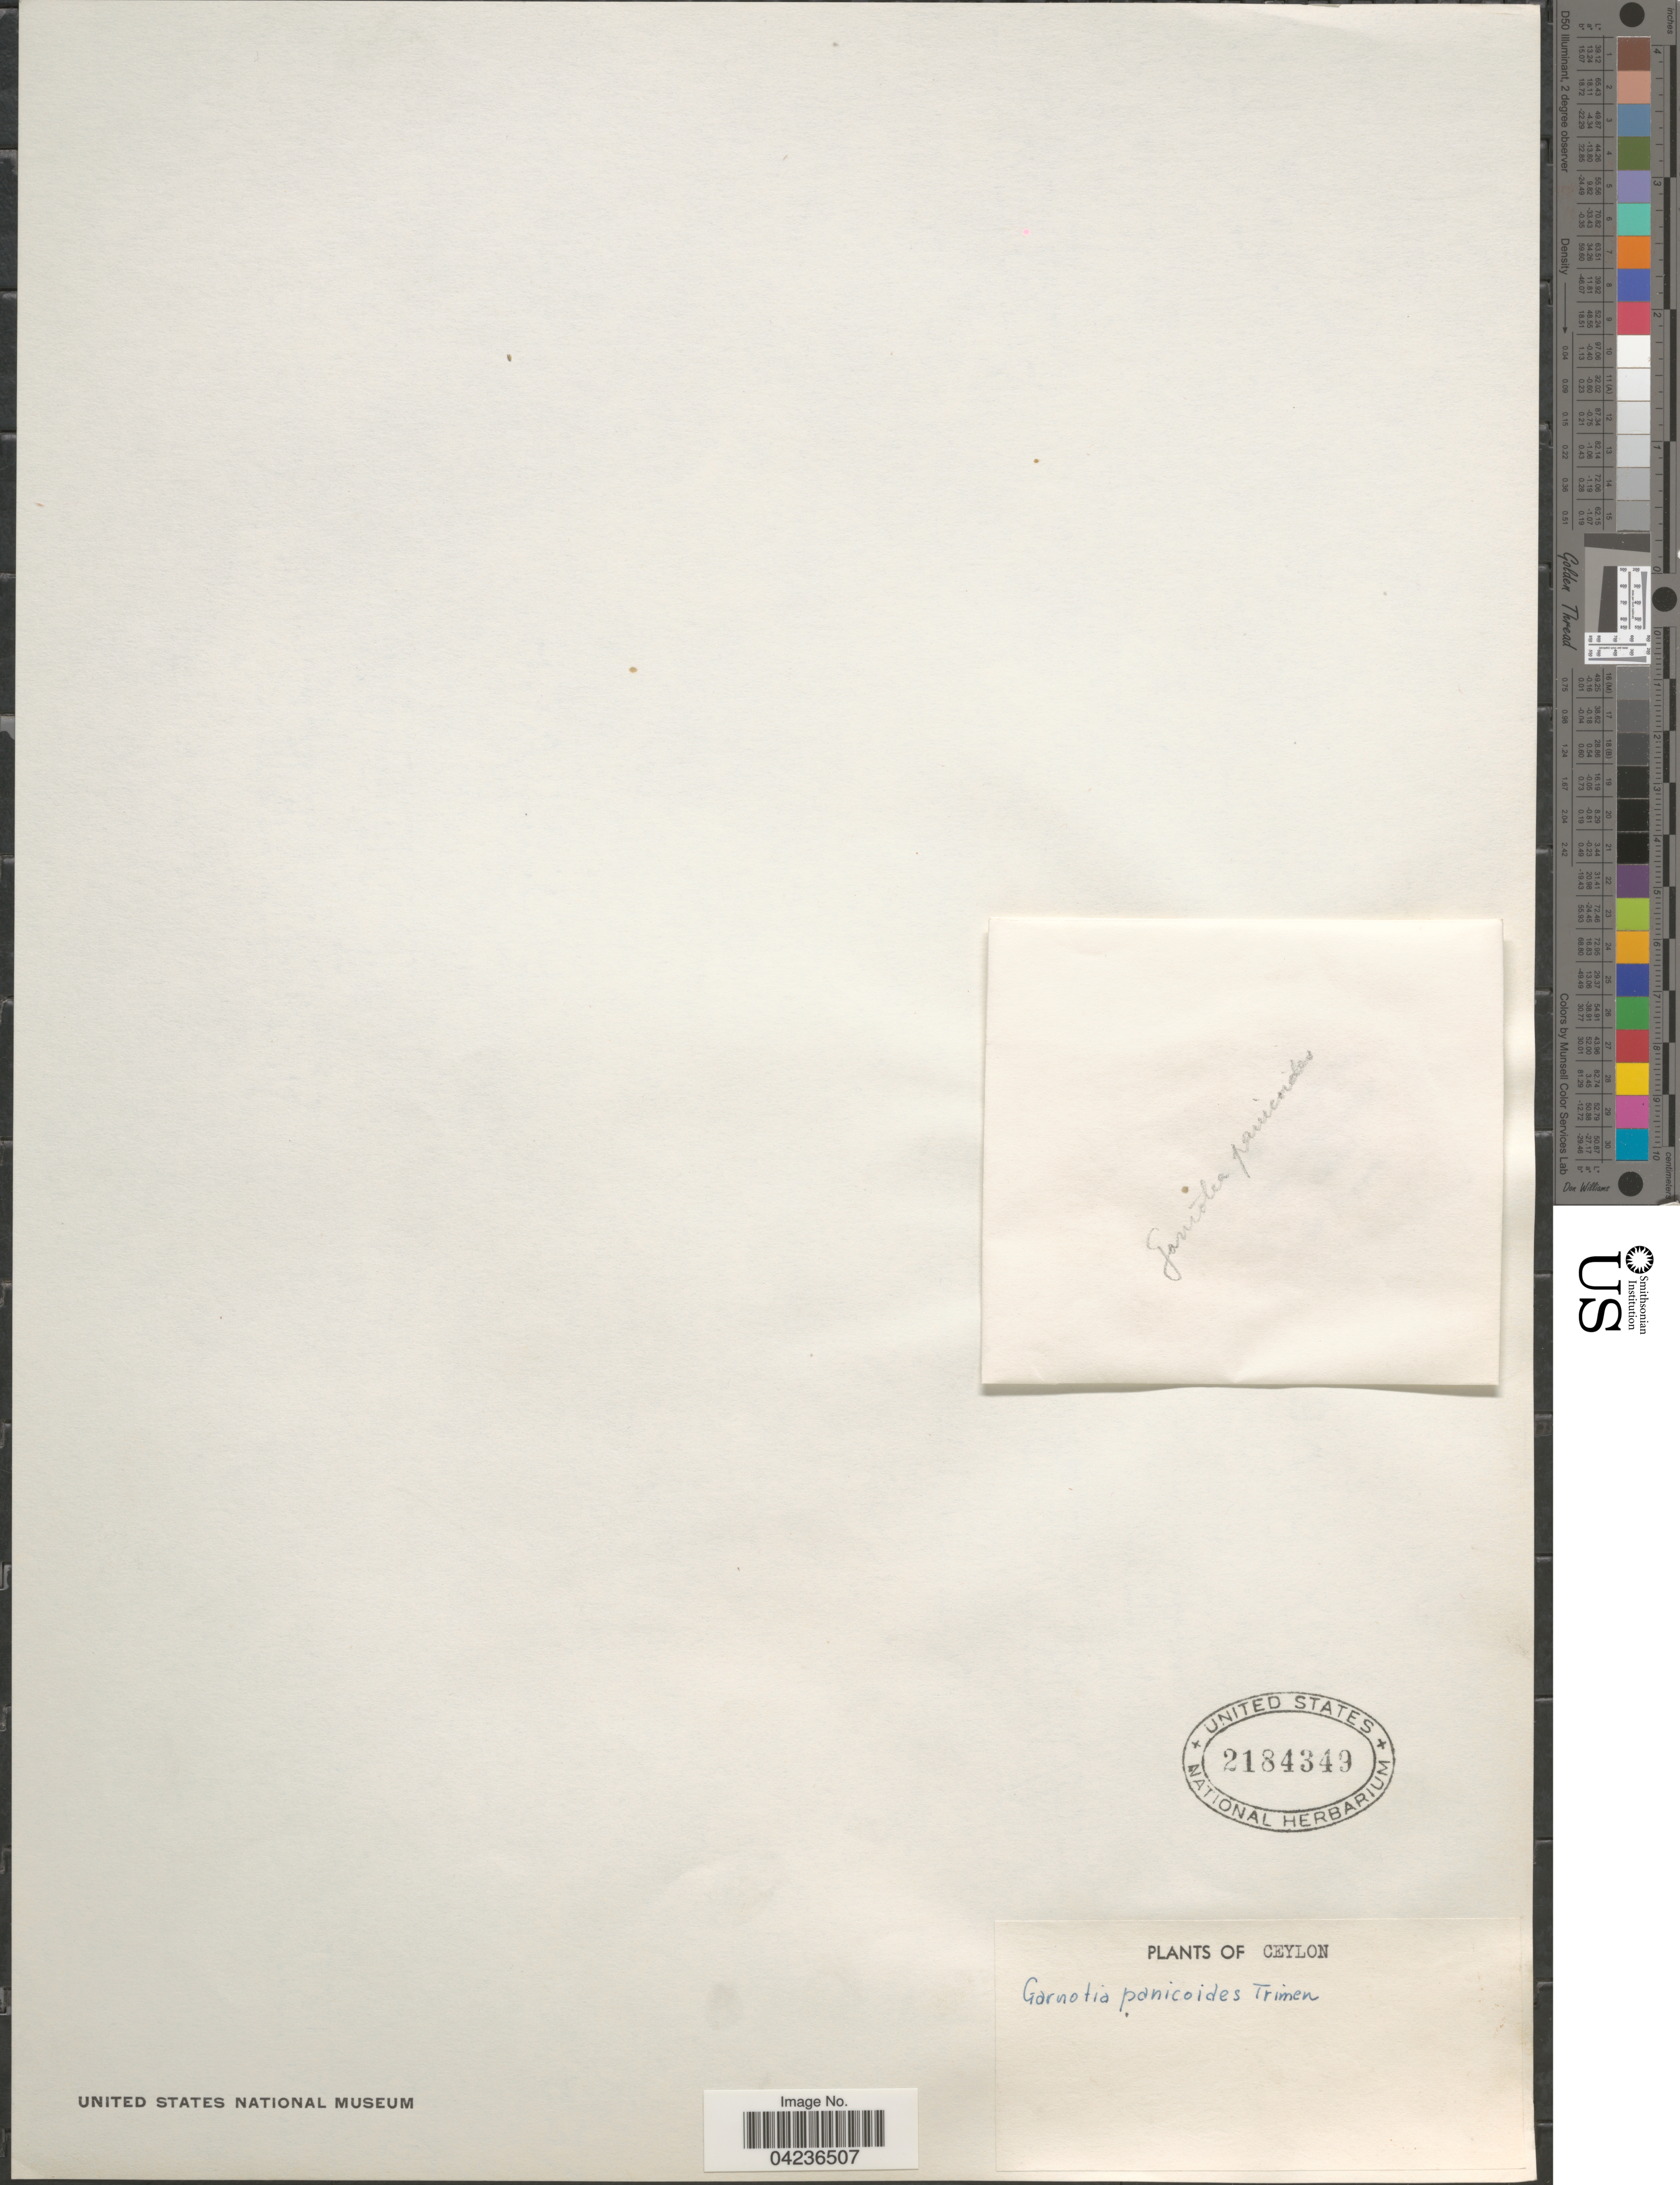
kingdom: Plantae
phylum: Tracheophyta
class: Liliopsida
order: Poales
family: Poaceae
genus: Garnotia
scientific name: Garnotia panicoides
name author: Trimen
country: Sri Lanka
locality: Ceylon.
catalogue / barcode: US 2184349